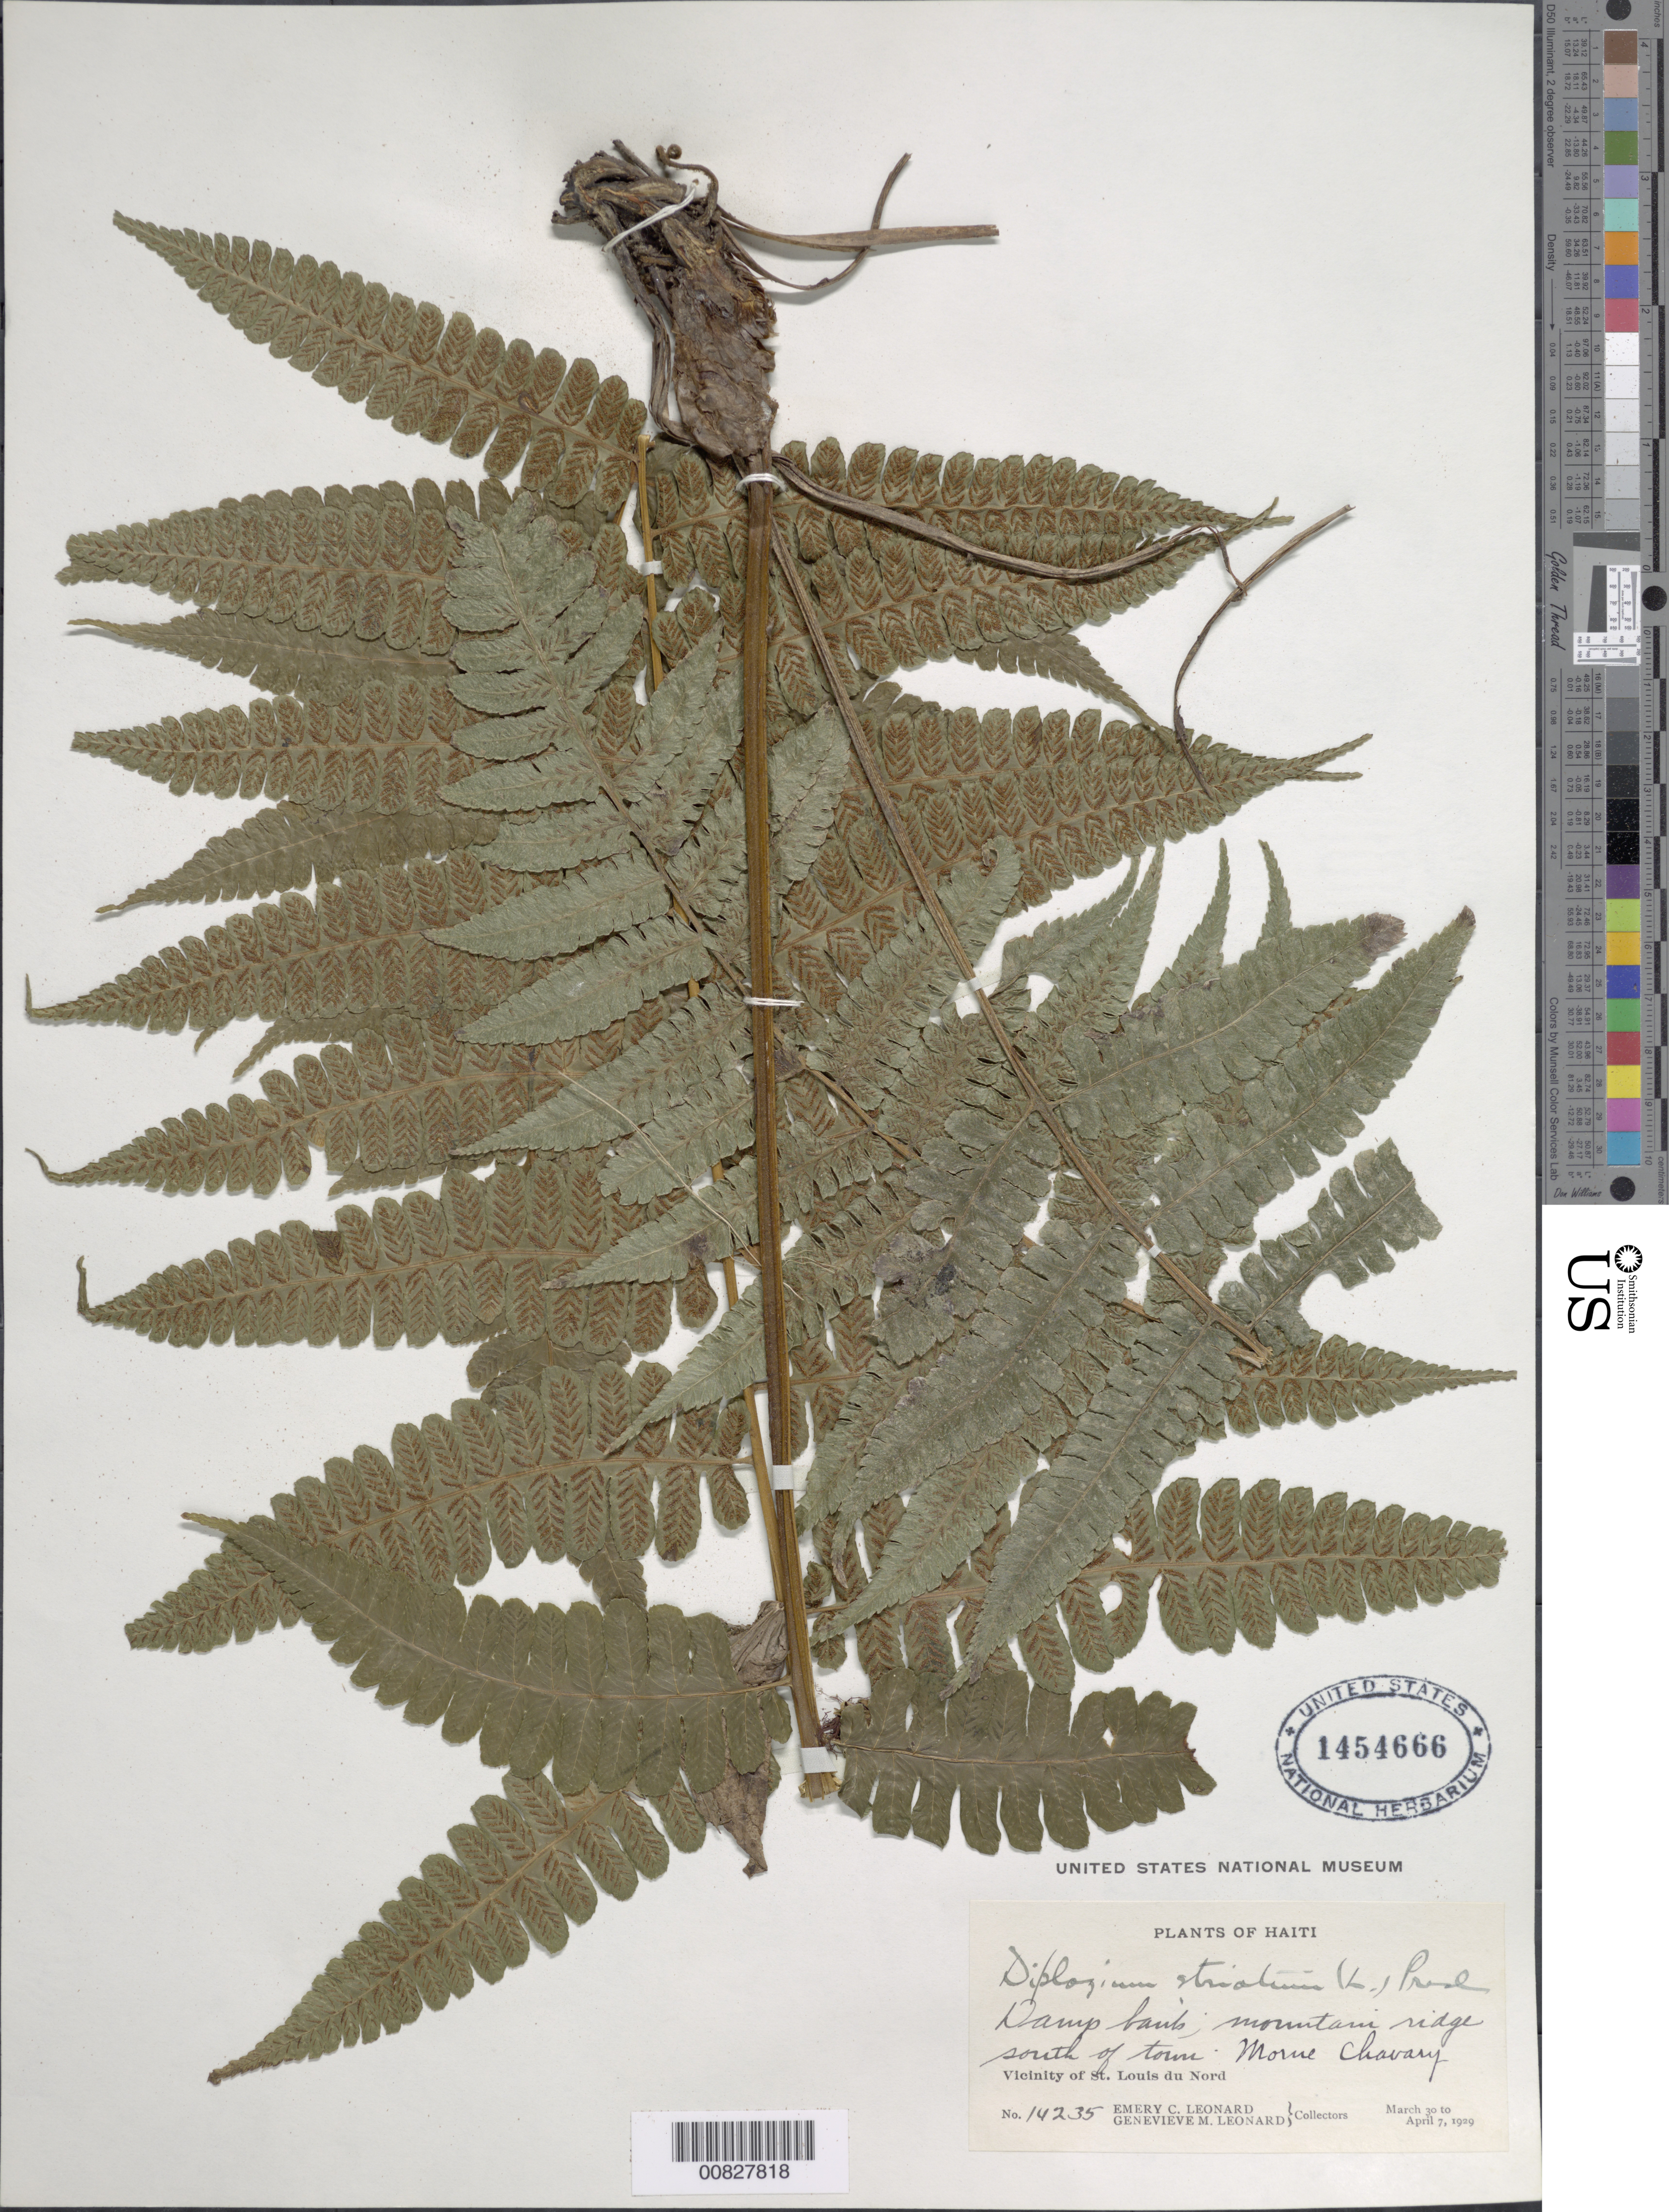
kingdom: Plantae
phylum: Tracheophyta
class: Polypodiopsida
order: Polypodiales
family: Athyriaceae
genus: Diplazium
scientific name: Diplazium striatum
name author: (L.) C. Presl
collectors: E. C. Leonard & G. M. Leonard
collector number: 14235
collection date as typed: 30 Mar 1929 to 07 Apr 1929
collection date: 1929-03-30/1929-04-07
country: Haiti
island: Hispaniola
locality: St. Louis du Nord, S of town, Morne Chavary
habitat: Damp bank, mountain ridge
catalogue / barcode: US 1454666